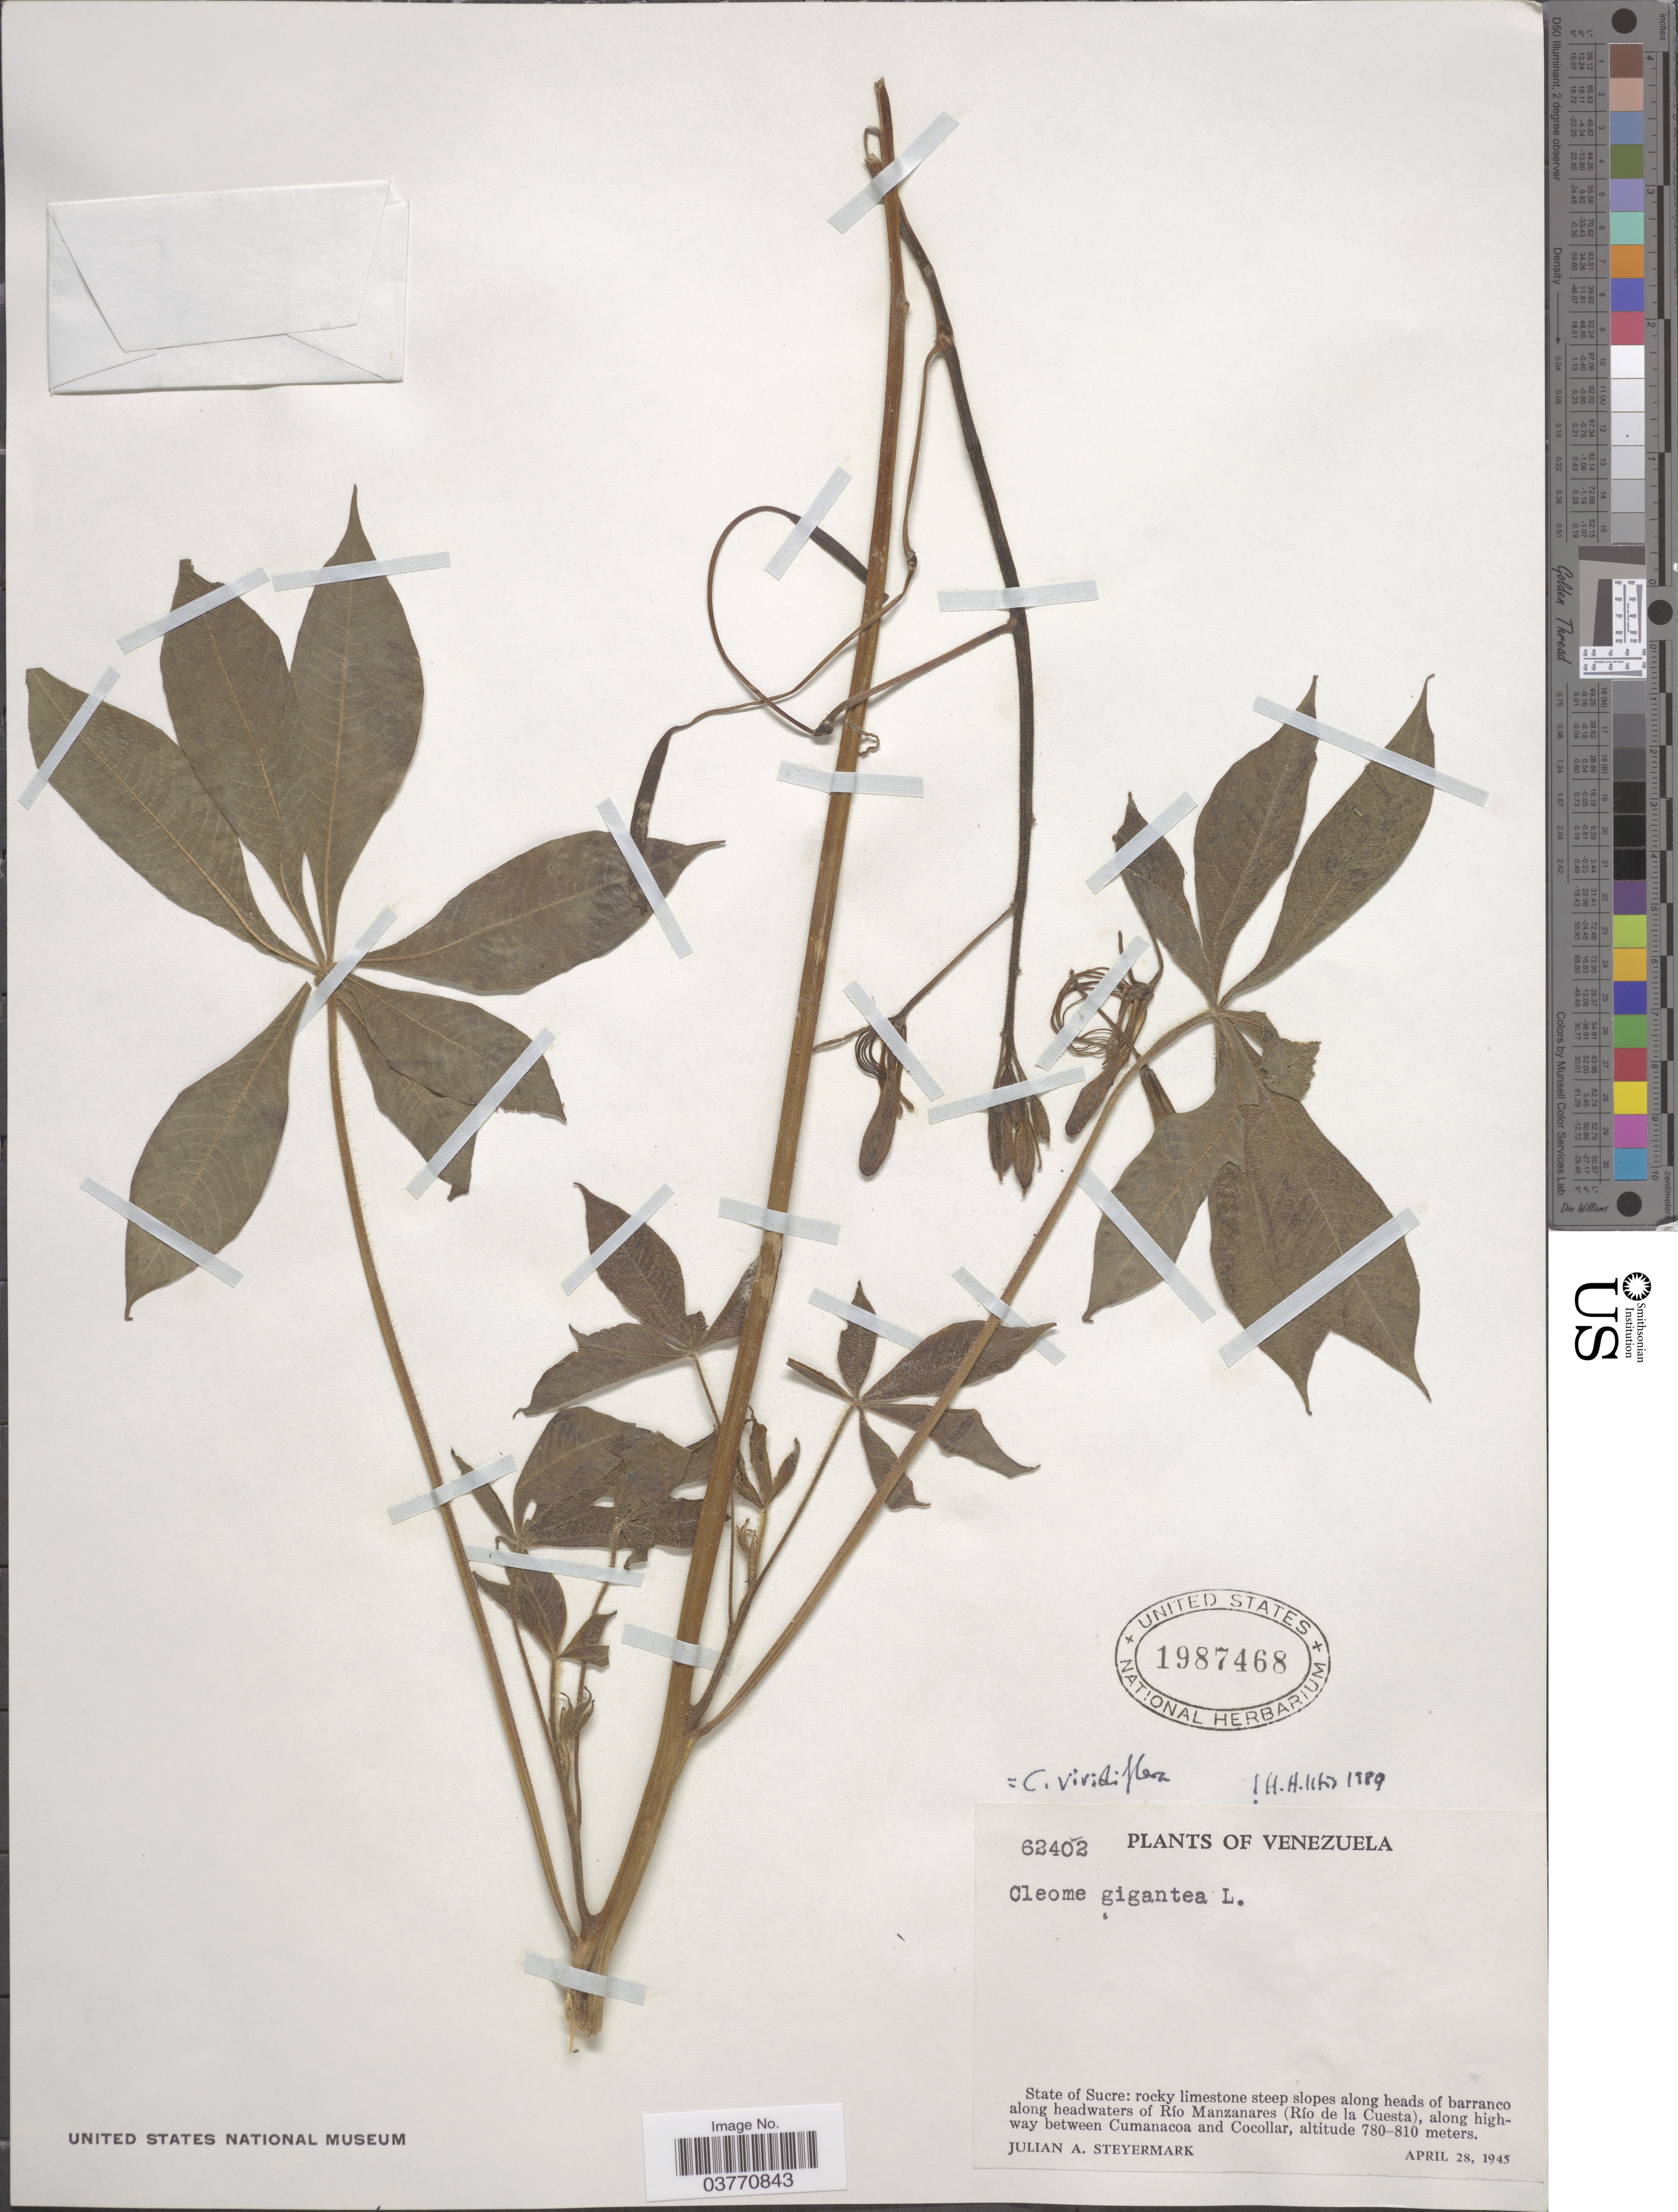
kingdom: Plantae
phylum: Tracheophyta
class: Magnoliopsida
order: Brassicales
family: Cleomaceae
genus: Melidiscus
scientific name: Melidiscus gigantea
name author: (L.) Raf.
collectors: J. Steyermark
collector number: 62402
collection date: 1945-04-28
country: Venezuela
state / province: Sucre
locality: Along headwaters of Río Manzanares (Río de la Cuesta), along highway between Cumanacoa and Cocollar.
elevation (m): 780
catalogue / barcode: US 1987468